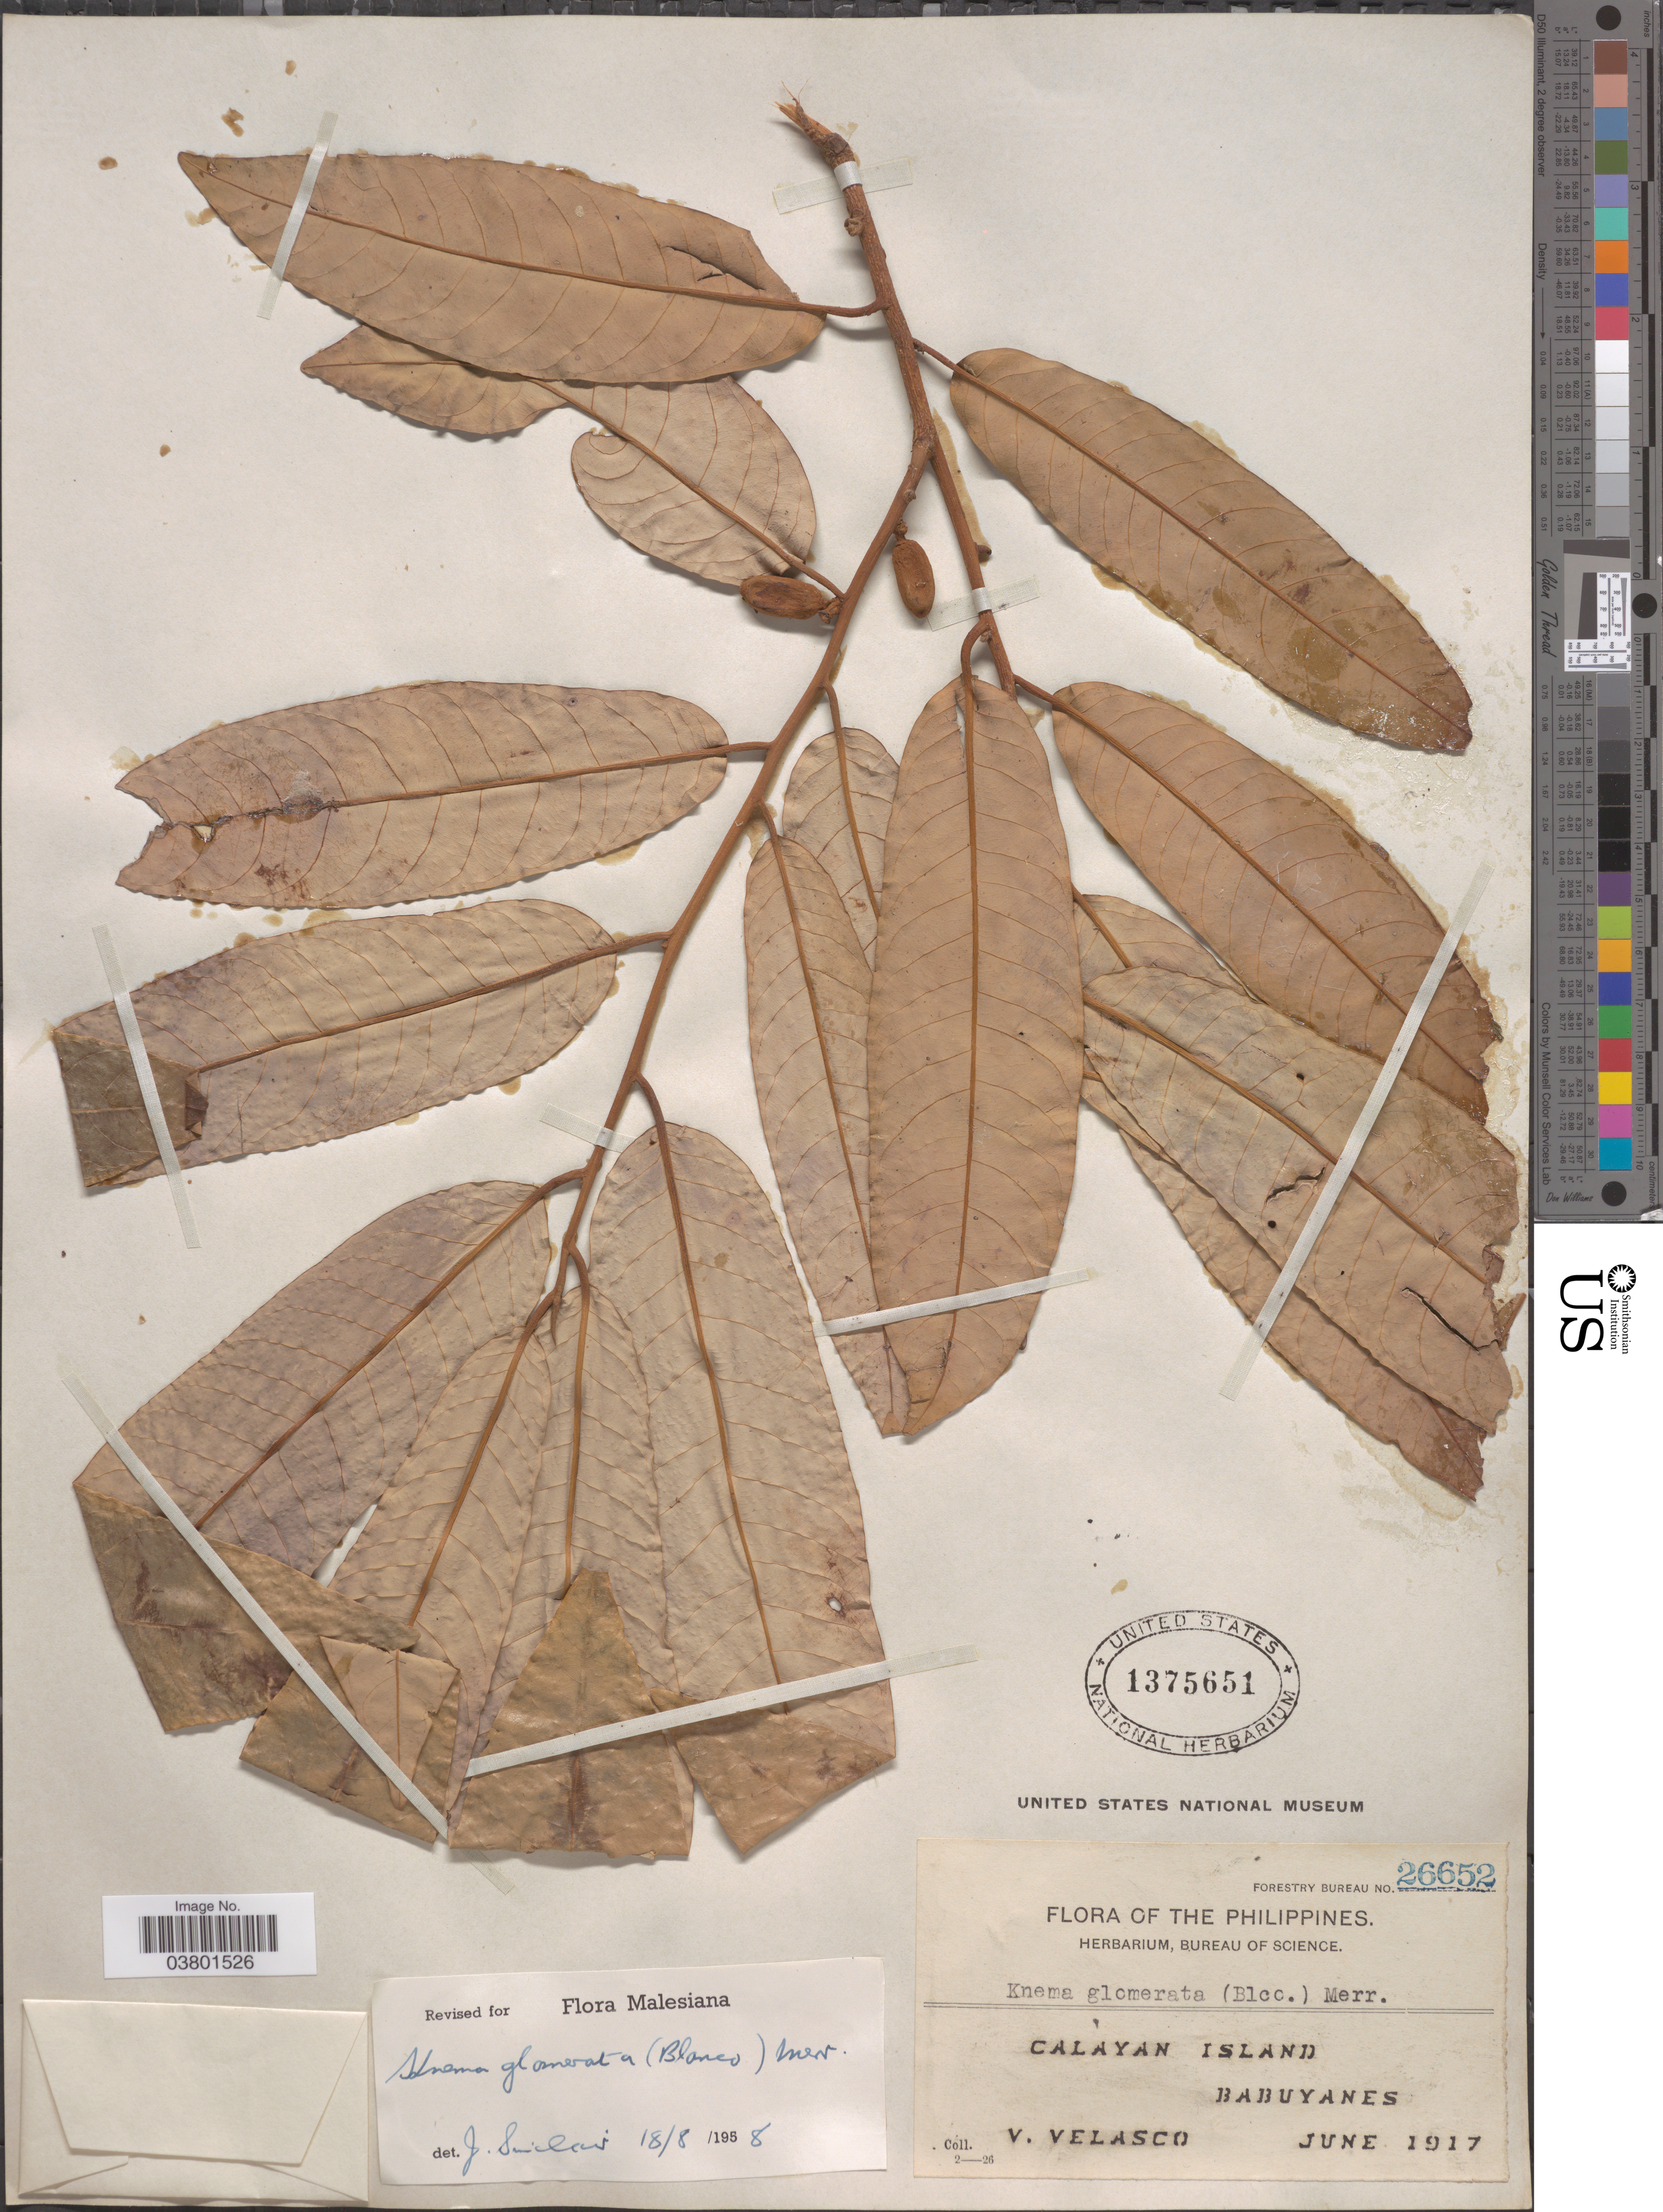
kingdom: Plantae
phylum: Tracheophyta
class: Magnoliopsida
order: Magnoliales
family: Myristicaceae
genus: Knema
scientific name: Knema glomerata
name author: (Blanco) Merr.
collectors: V. Velasco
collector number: Forestry Bureau 26652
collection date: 1917-06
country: Philippines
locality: Calayan Island. Babuyanes.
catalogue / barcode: US 1375651